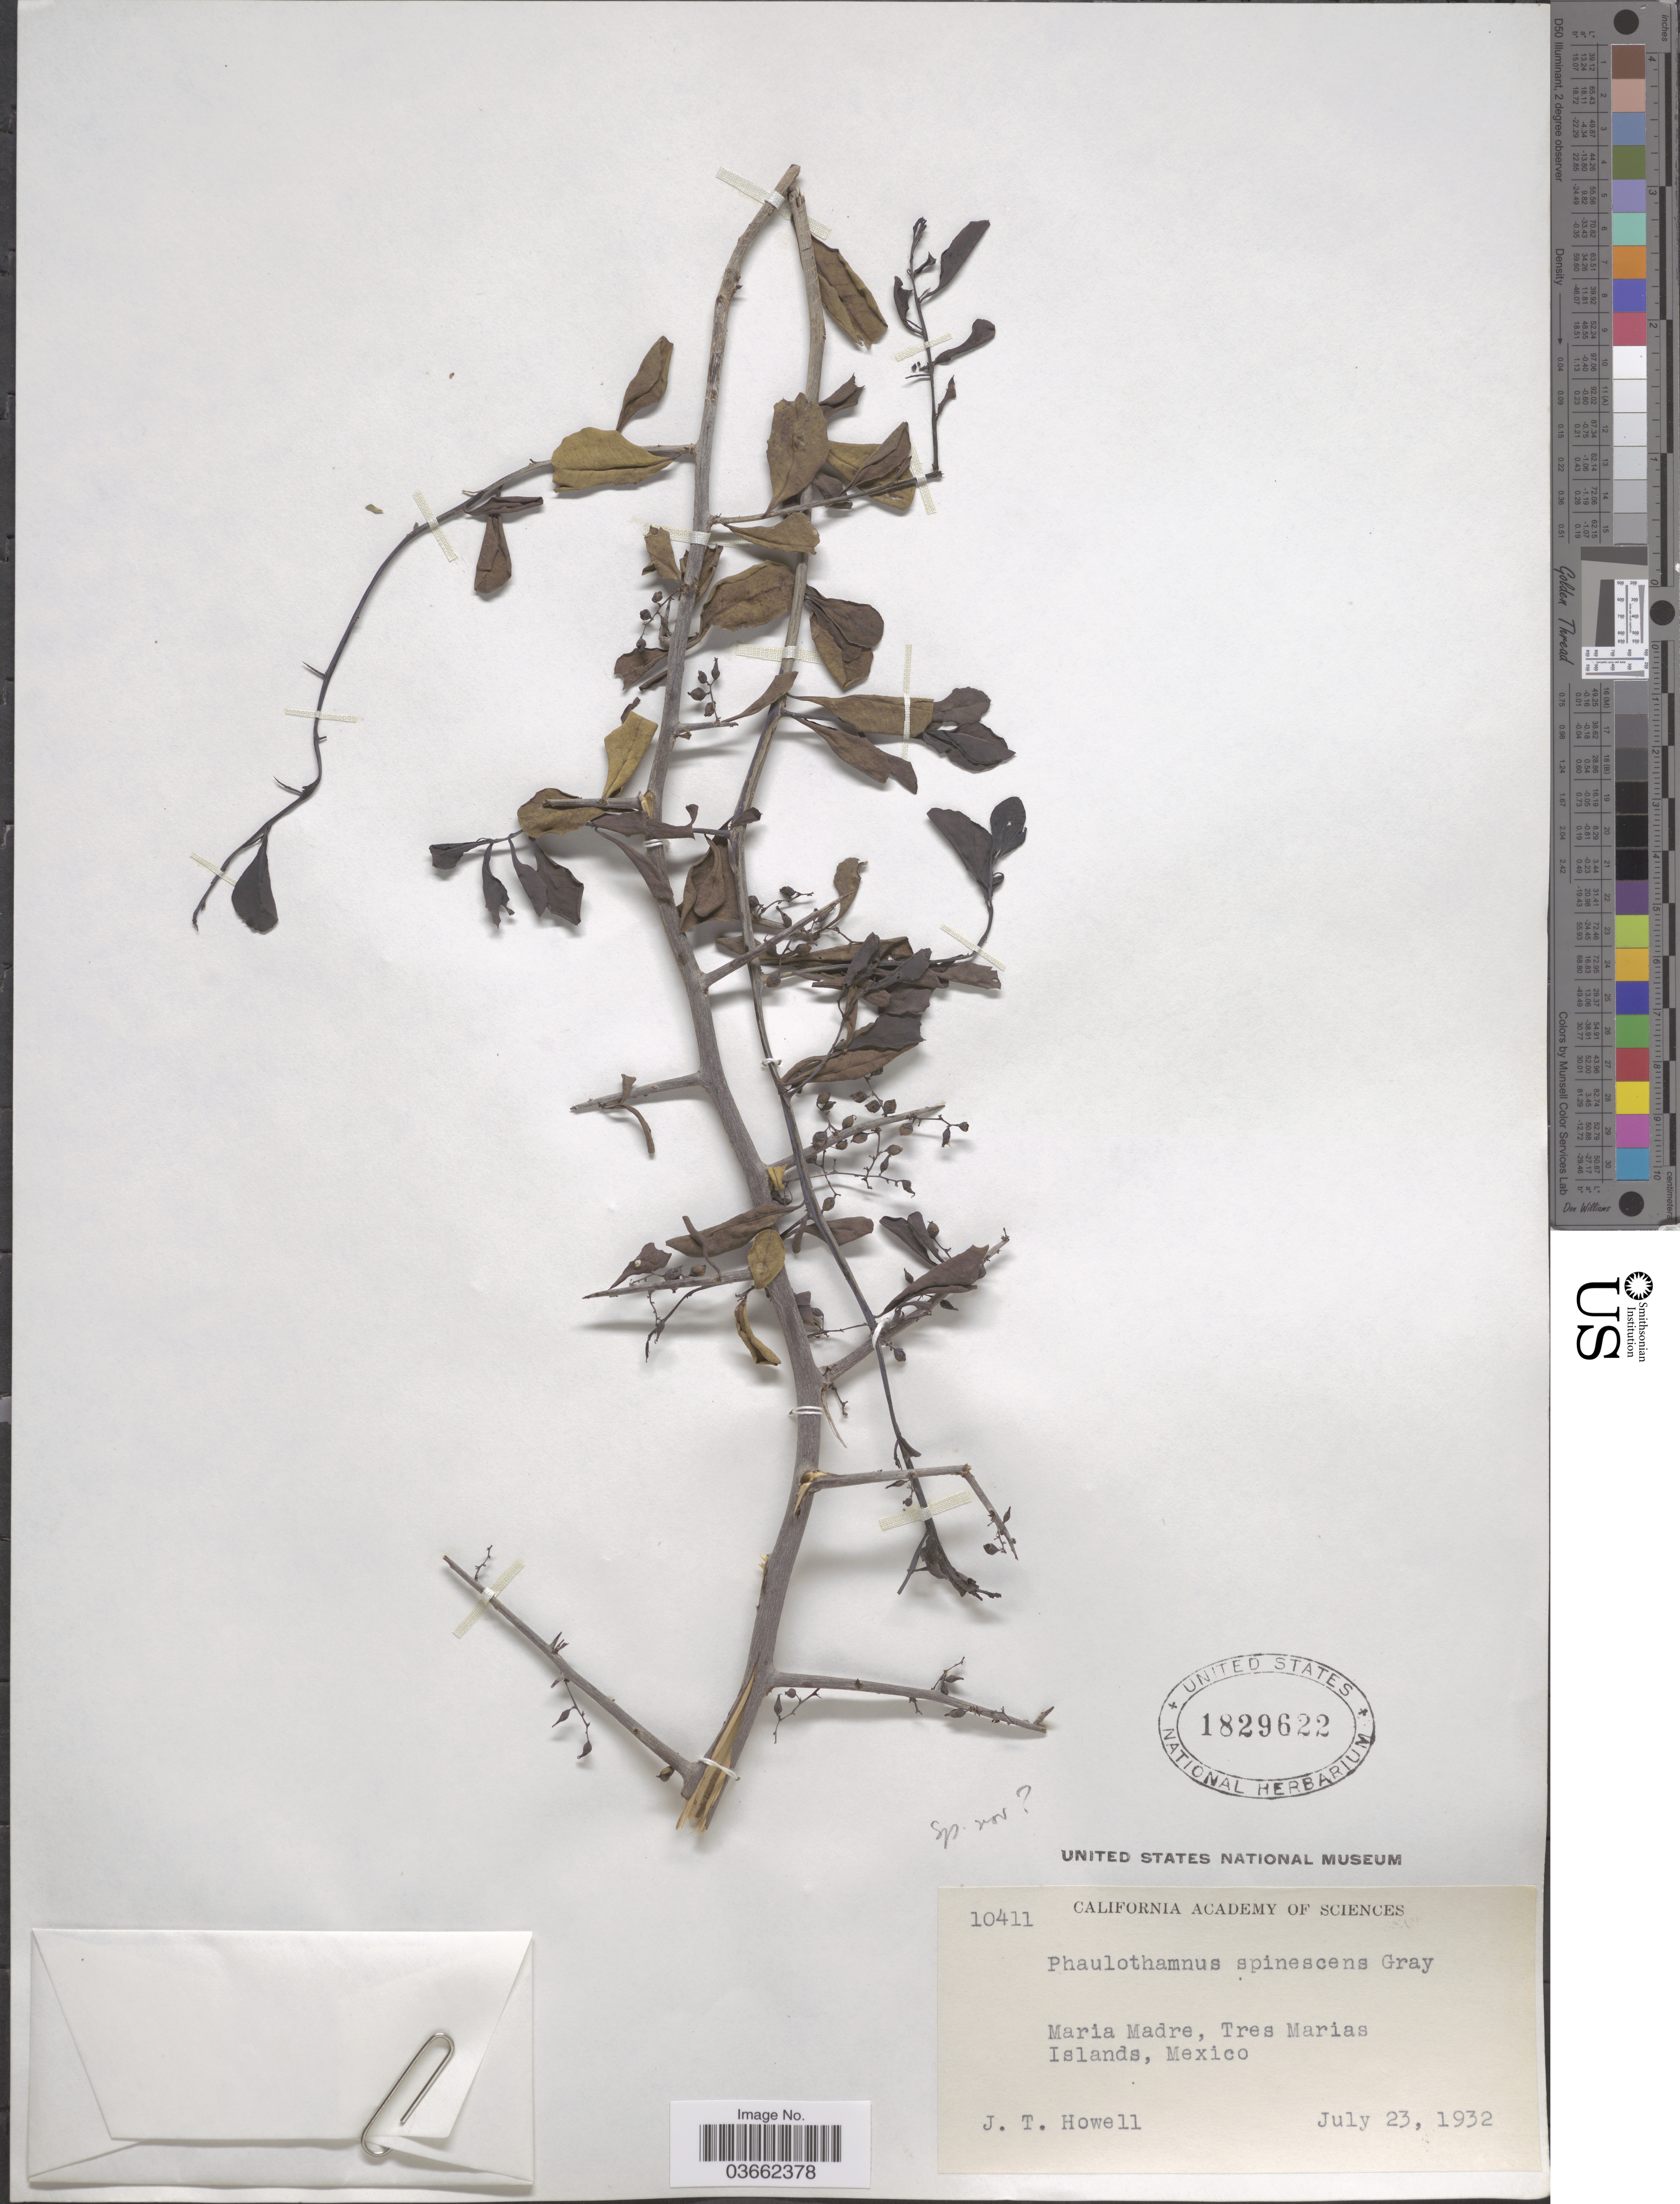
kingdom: Plantae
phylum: Tracheophyta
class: Magnoliopsida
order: Caryophyllales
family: Achatocarpaceae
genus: Phaulothamnus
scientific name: Phaulothamnus spinescens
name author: A. Gray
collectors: J. T. Howell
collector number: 10411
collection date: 1932-07-23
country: Mexico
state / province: Nayarit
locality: Maria Madre, Tres Marias Islands.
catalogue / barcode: US 1829622